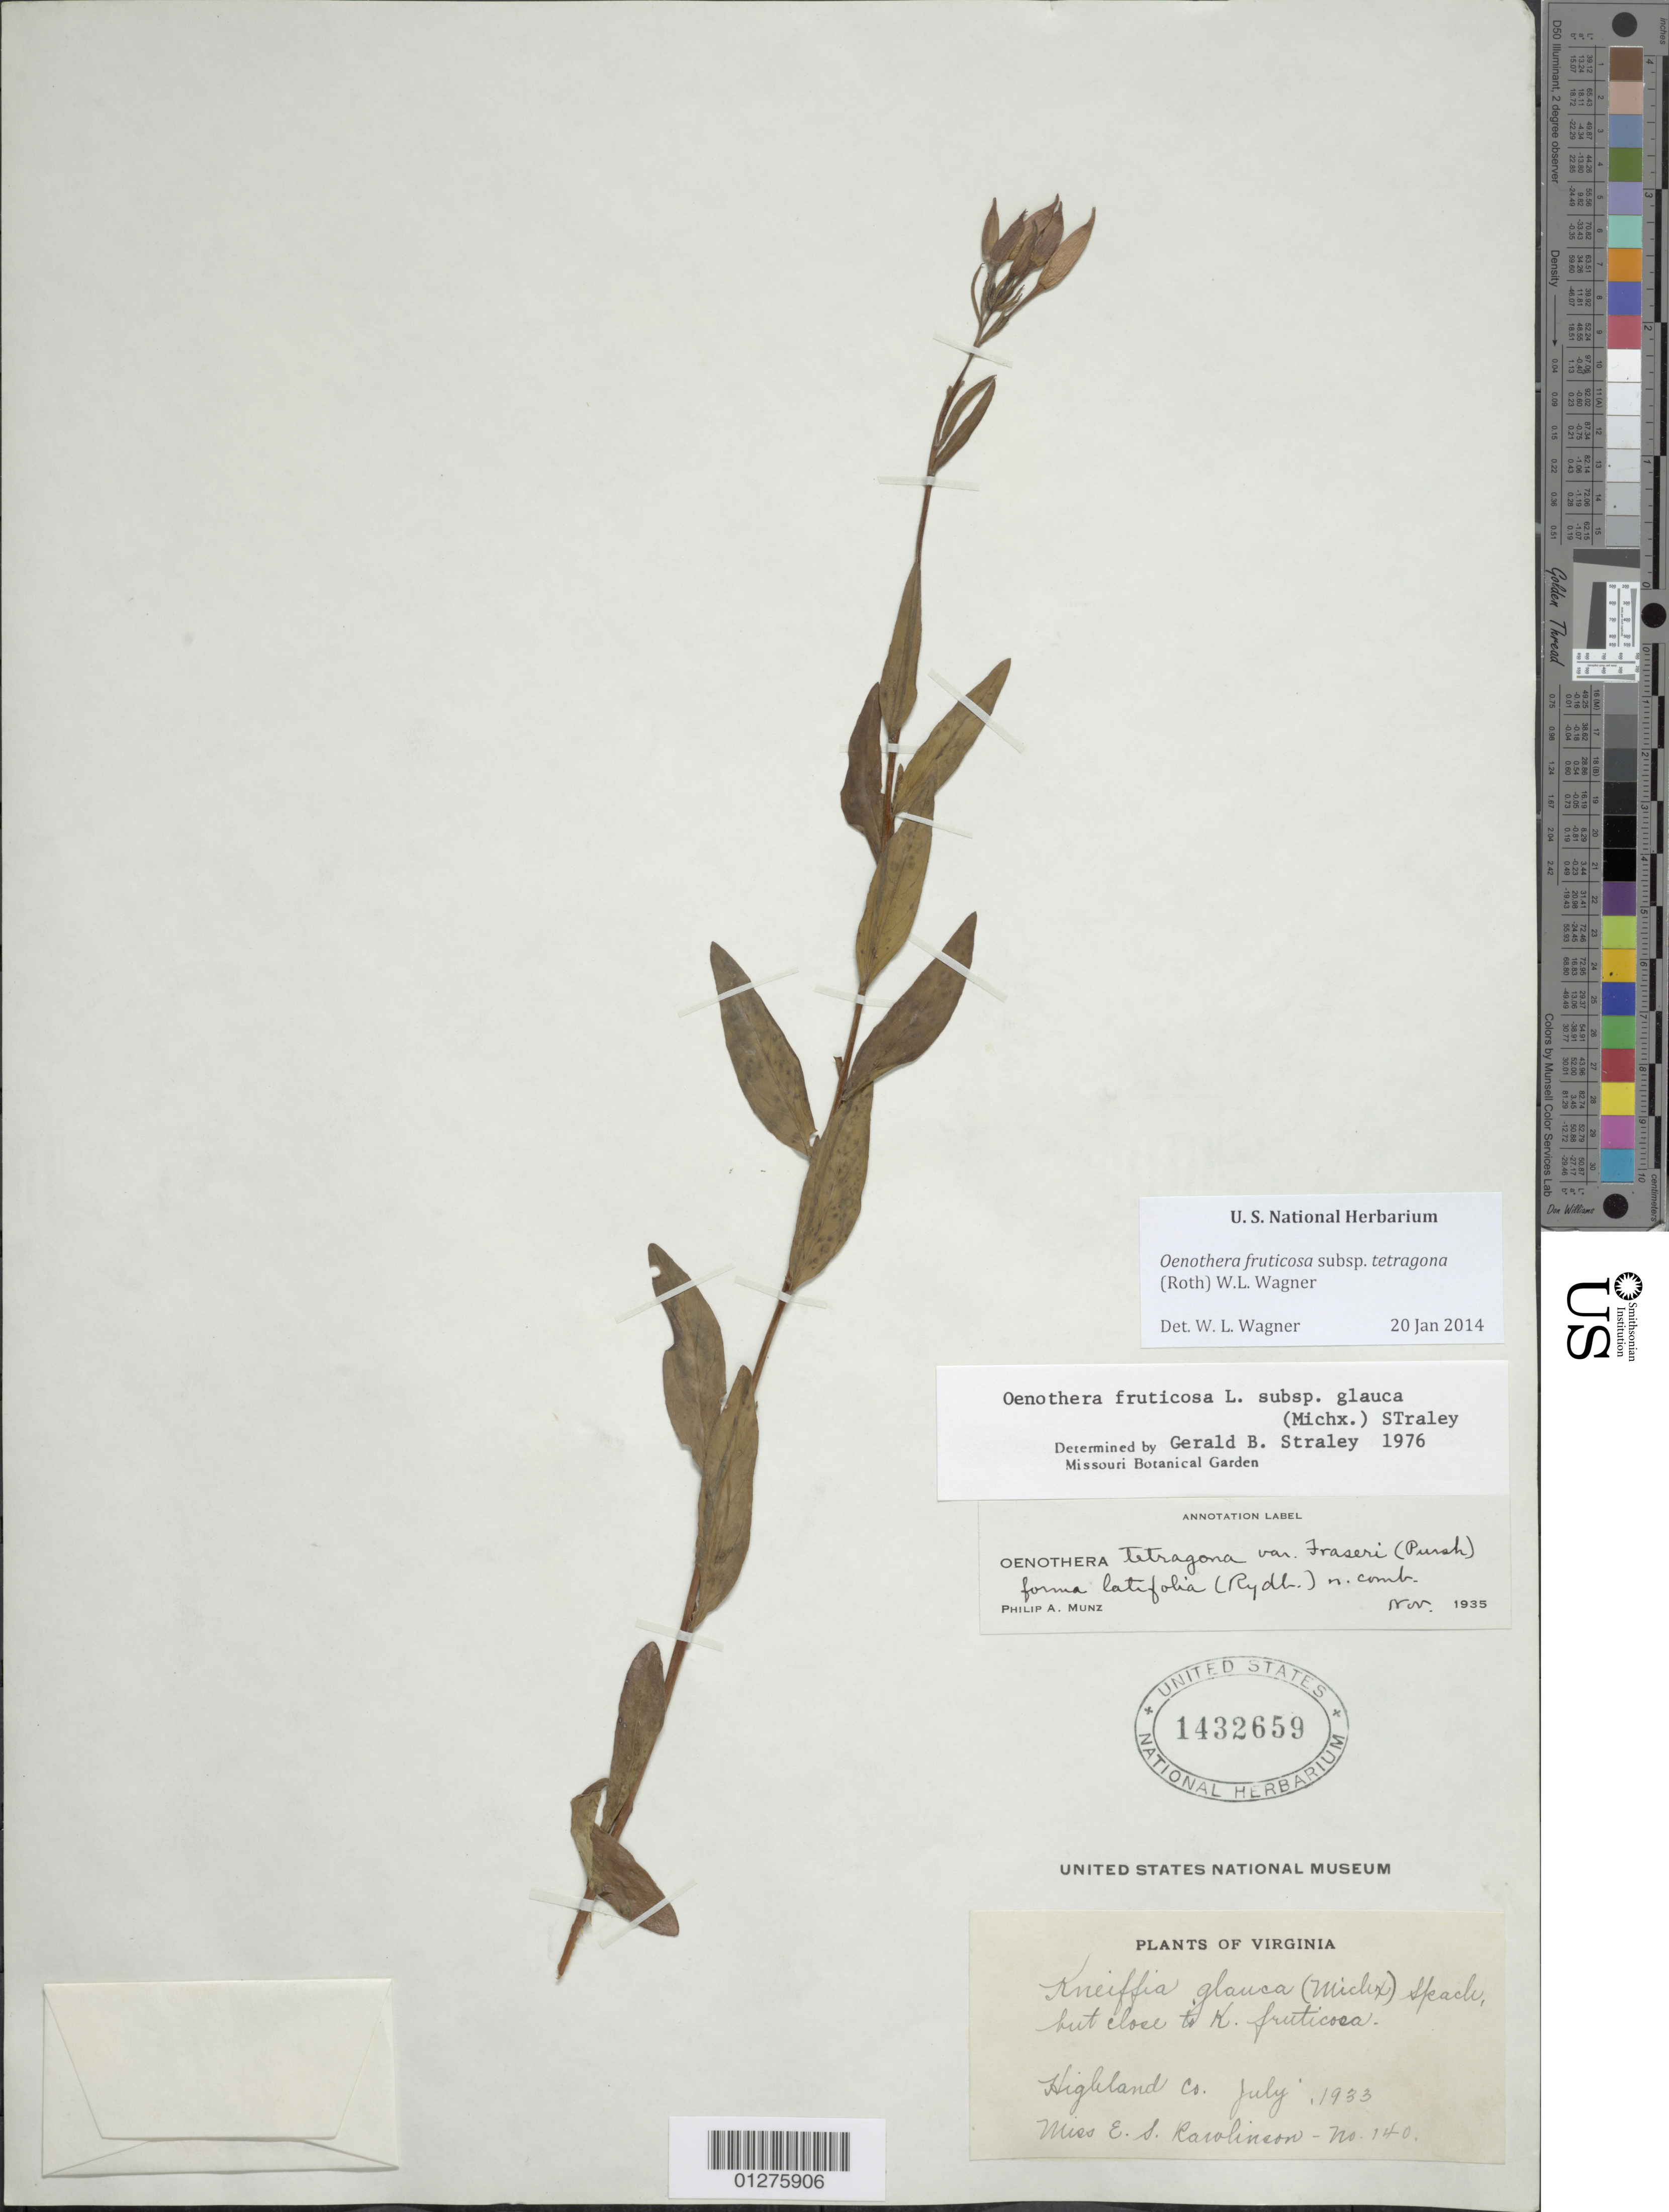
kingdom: Plantae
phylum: Tracheophyta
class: Magnoliopsida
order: Myrtales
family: Onagraceae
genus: Oenothera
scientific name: Oenothera fruticosa subsp. tetragona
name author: (Roth) W.L. Wagner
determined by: Wagner, W. L., (BOT), Smithsonian Institution - National Museum of Natural History (UNITED STATES)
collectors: E. Robinson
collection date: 1933-07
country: United States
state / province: Virginia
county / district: Highland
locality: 716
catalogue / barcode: US 1432659